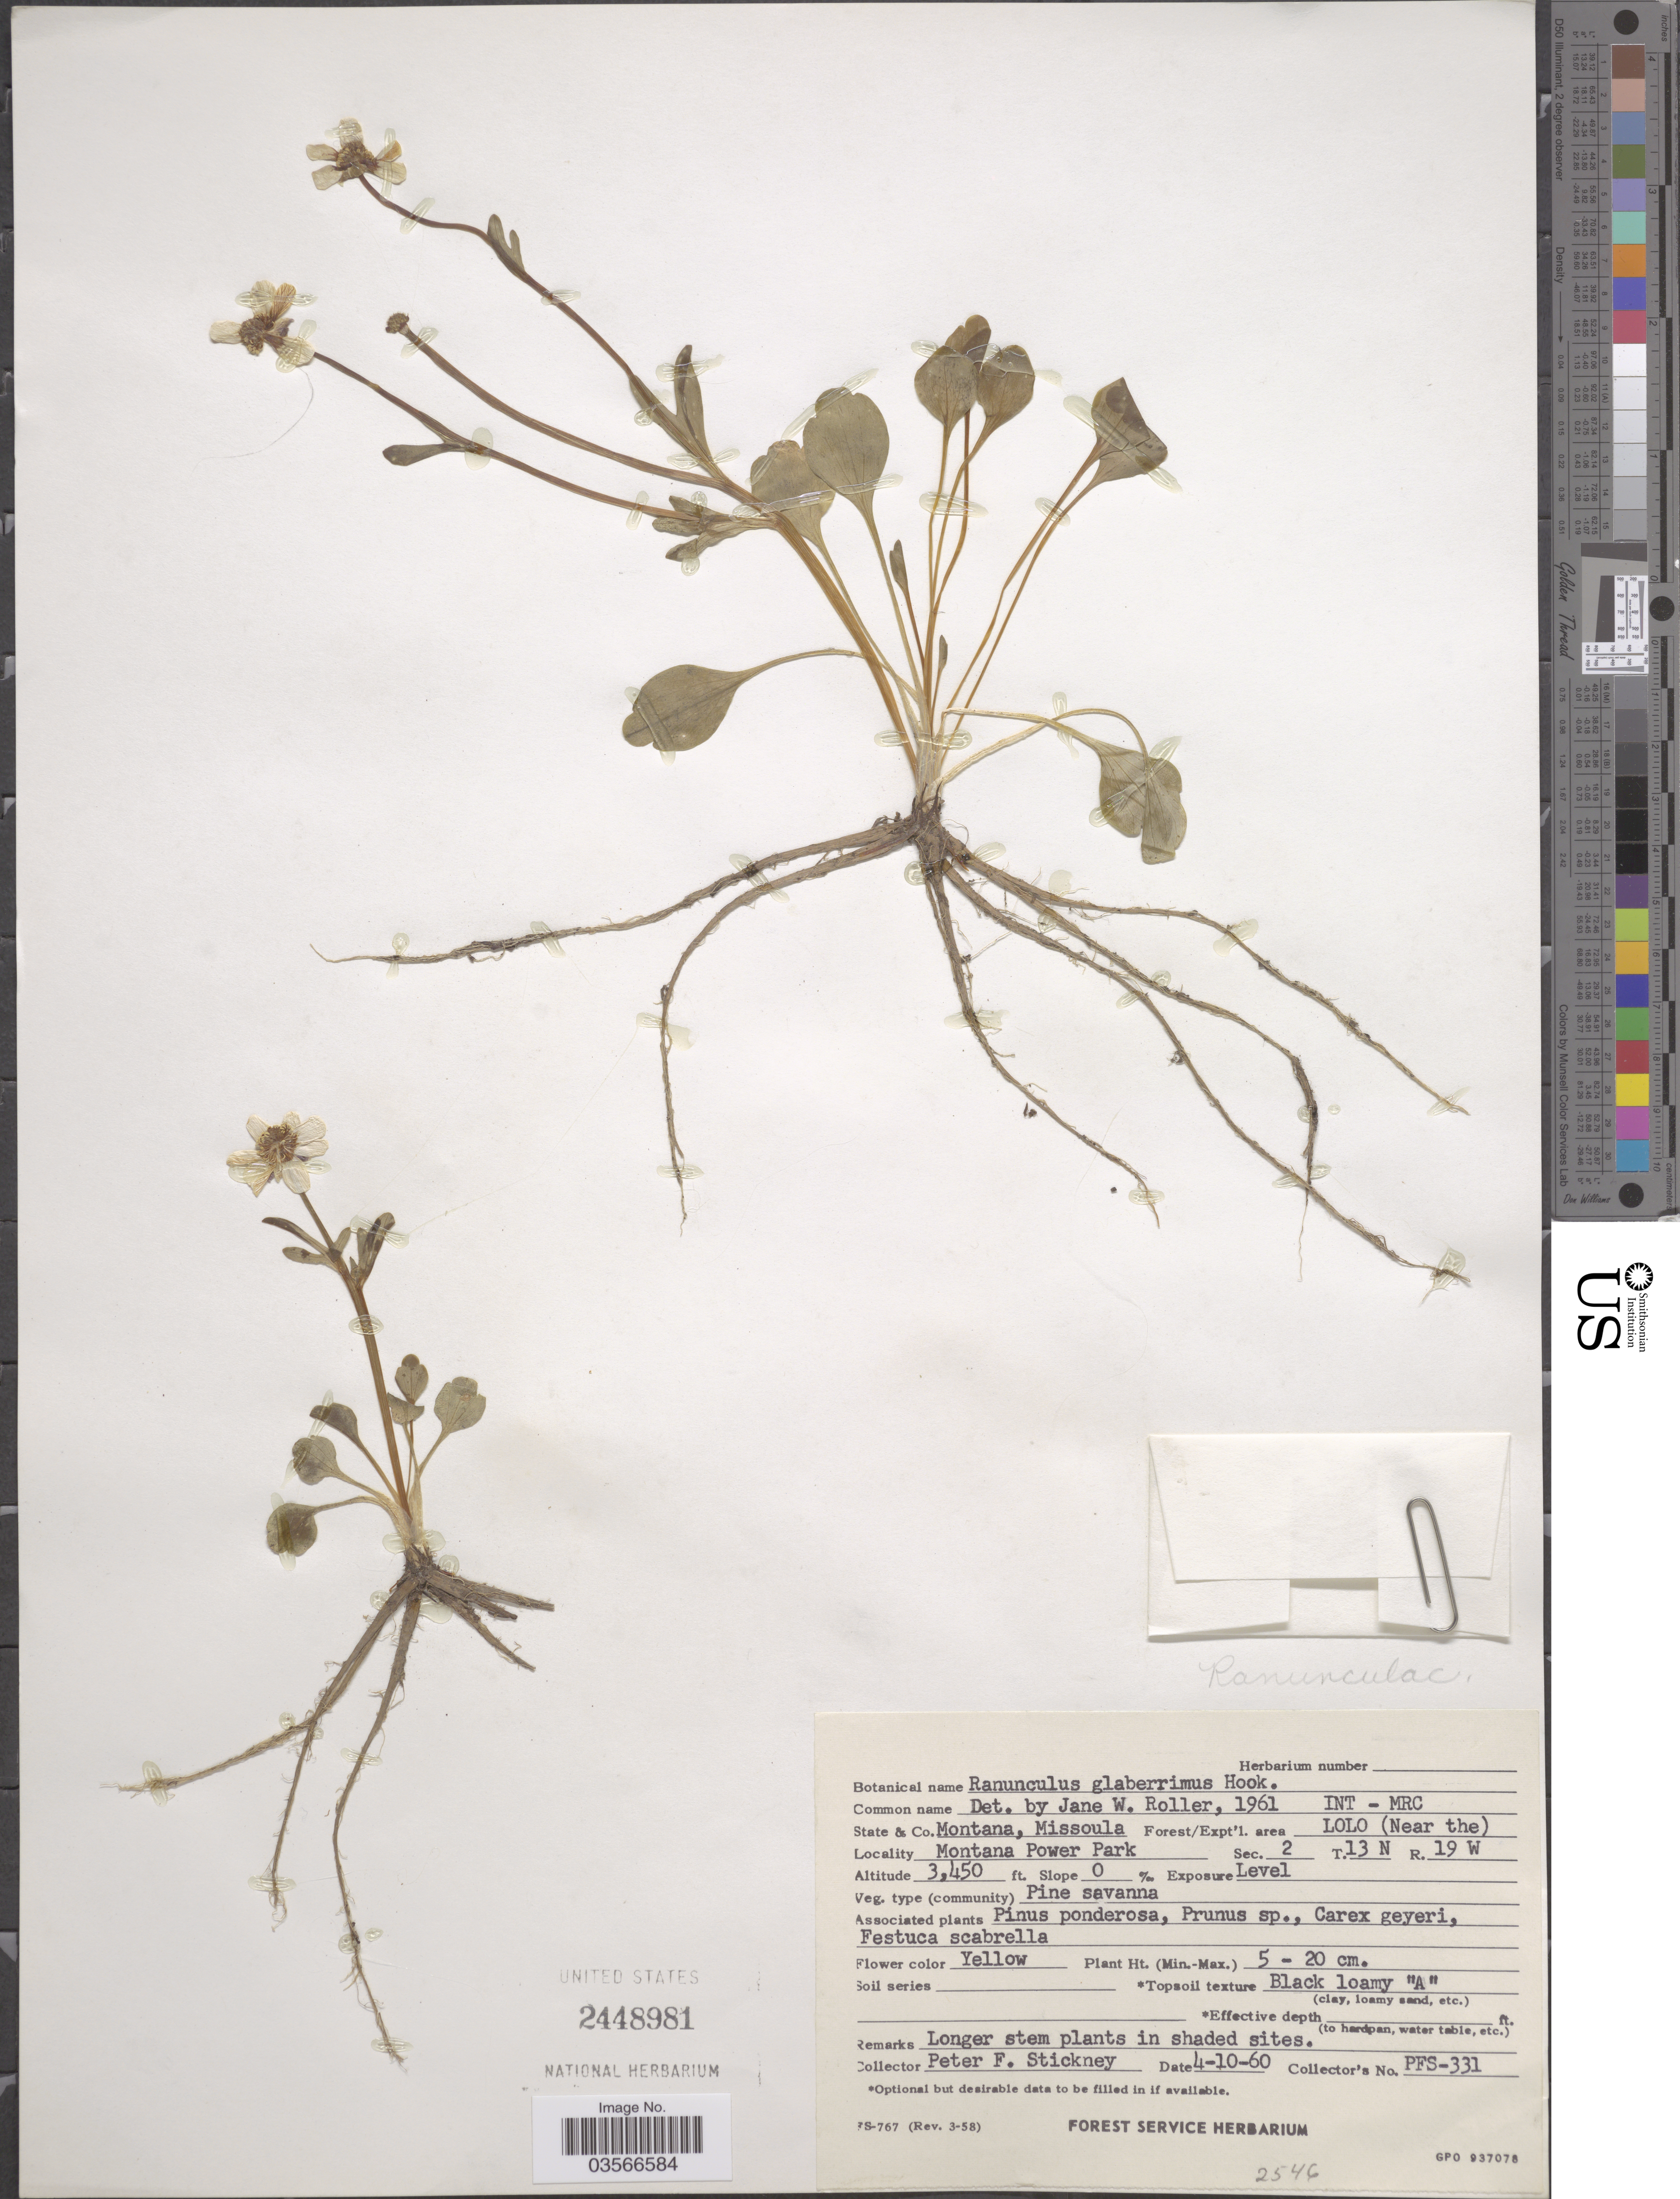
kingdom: Plantae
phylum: Tracheophyta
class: Magnoliopsida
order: Ranunculales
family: Ranunculaceae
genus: Ranunculus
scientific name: Ranunculus glaberrimus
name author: Hook.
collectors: P. Stickney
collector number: PFS-331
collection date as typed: Transcribed d/m/y: 10/4/60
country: United States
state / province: Montana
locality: Co. Missoula. Forest/Expt'l. area Lolo (Near the) Montana Power Park. Sec.2 T.13N R.19W.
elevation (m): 1052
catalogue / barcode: US 2448981